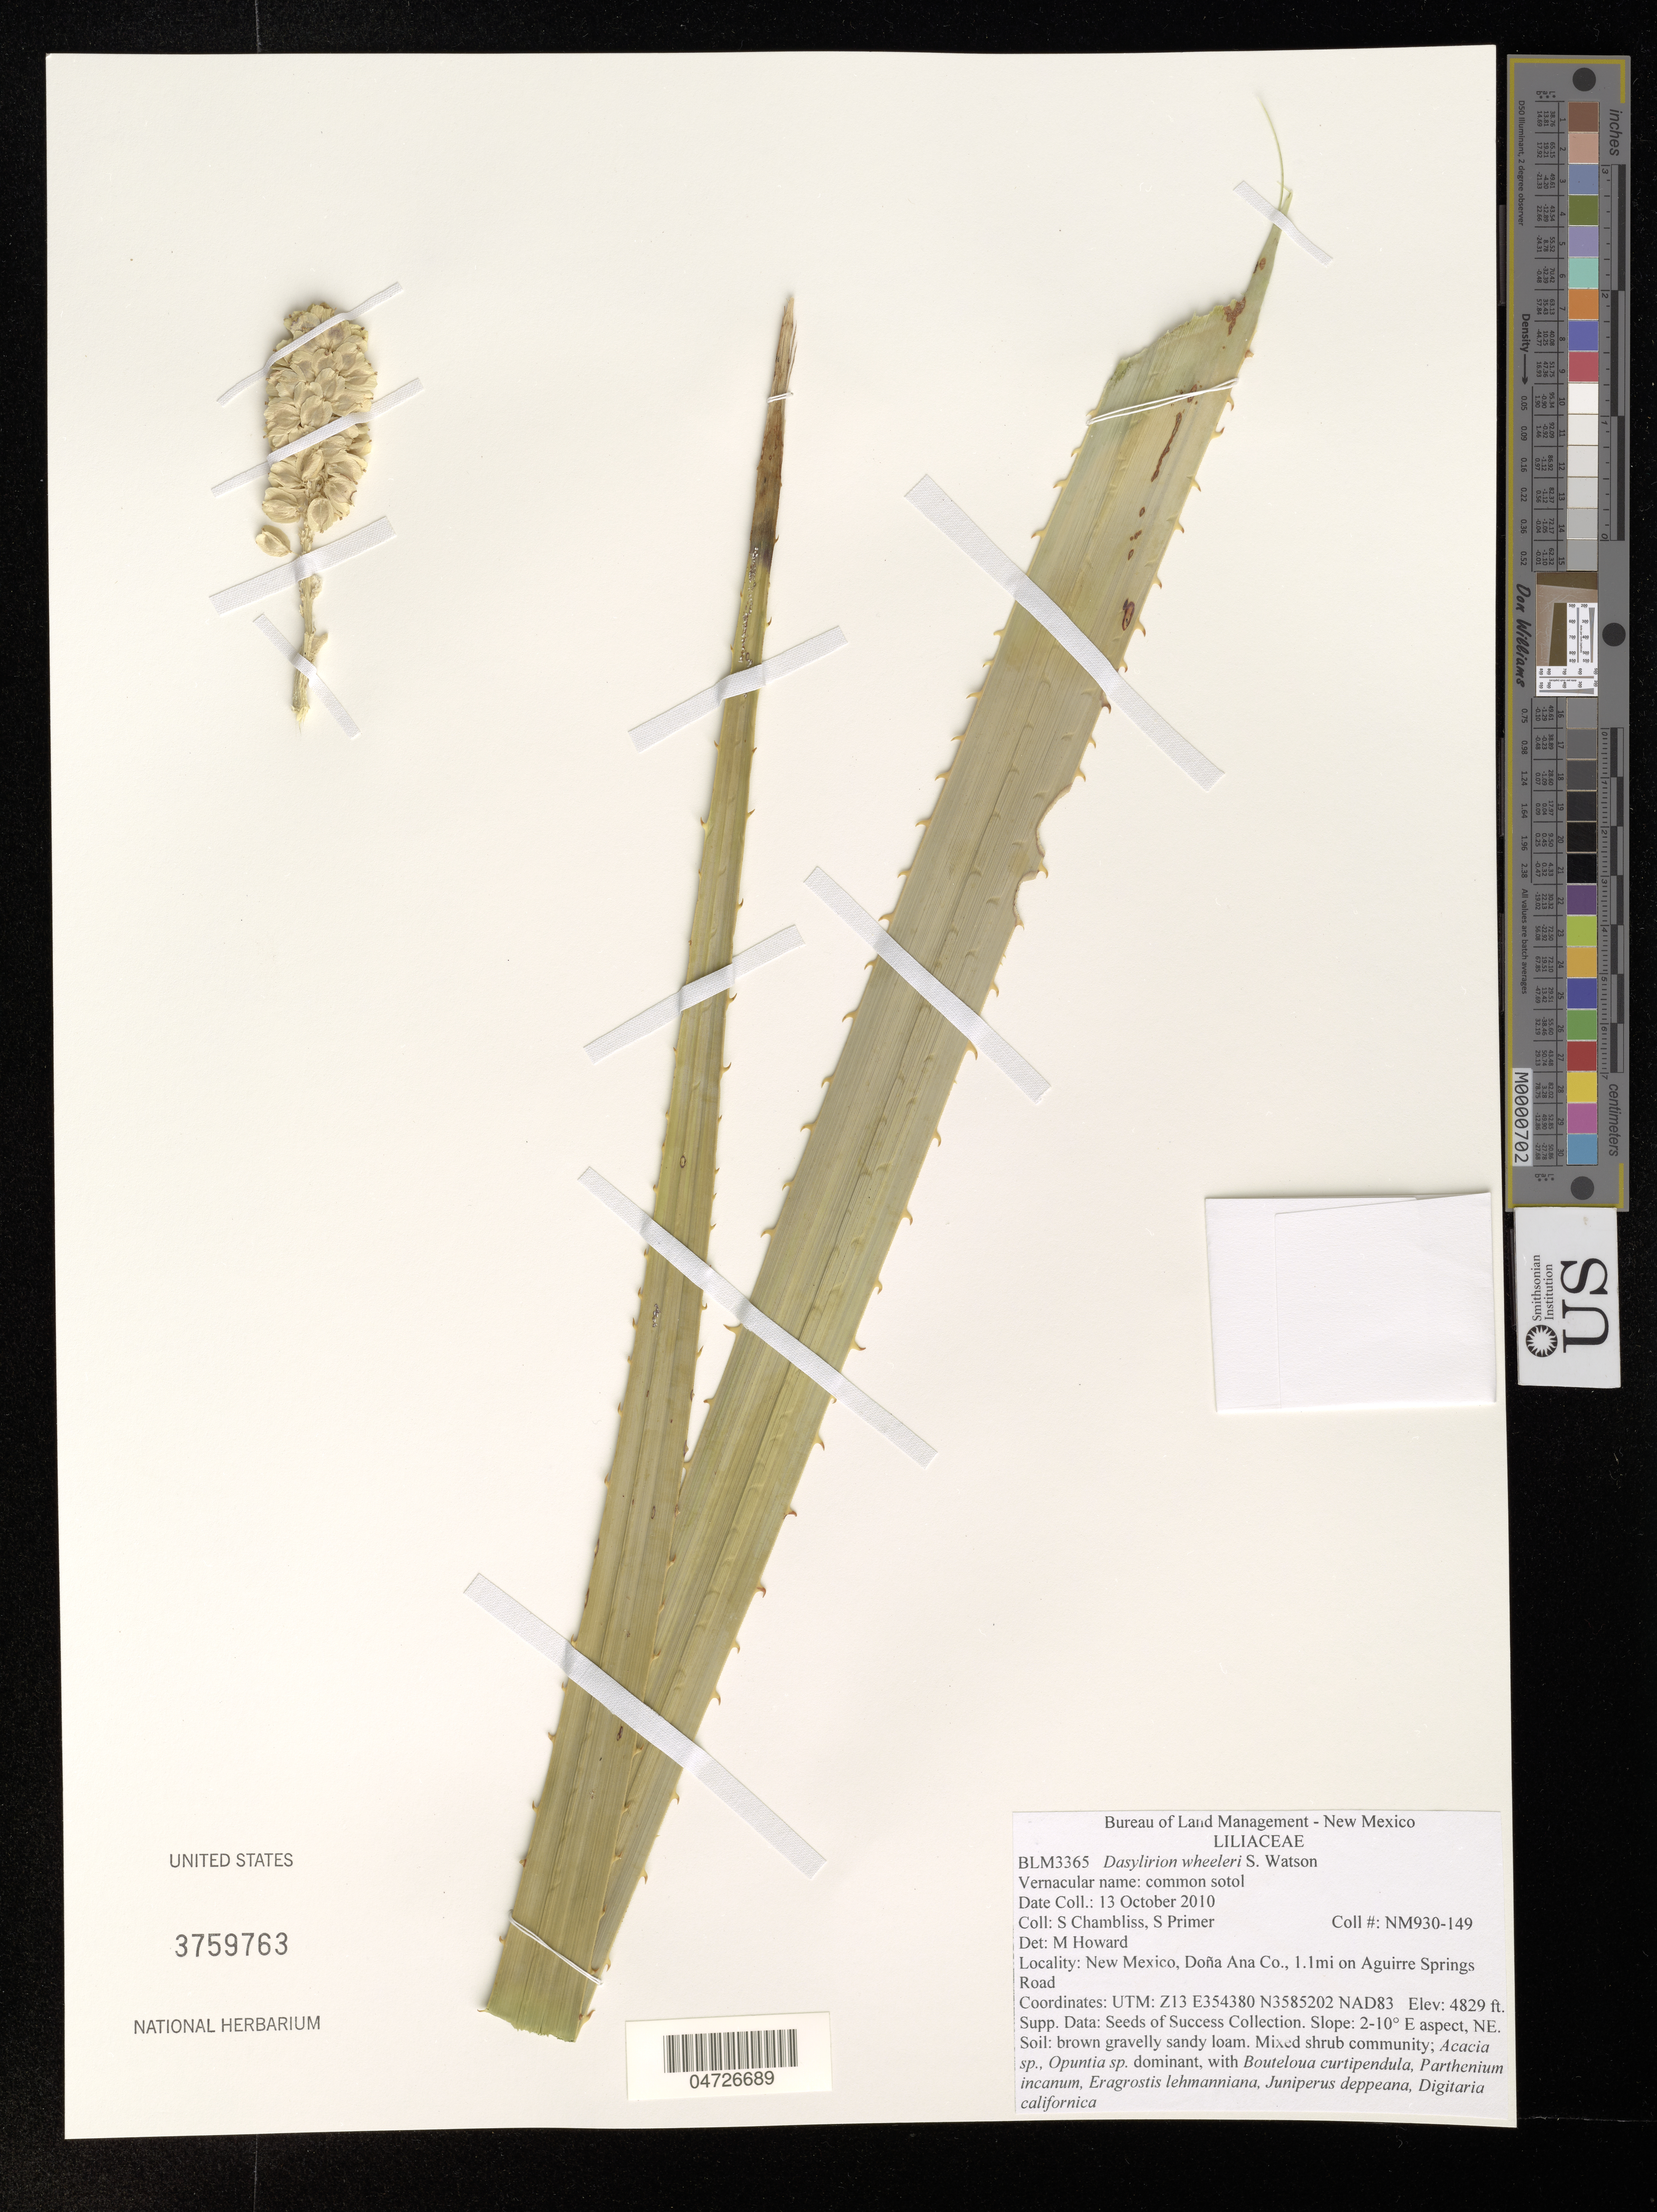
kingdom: Plantae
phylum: Tracheophyta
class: Liliopsida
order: Asparagales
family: Asparagaceae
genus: Dasylirion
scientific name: Dasylirion wheeleri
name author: S. Watson ex Rothr.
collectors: S. Chambliss & S. Primer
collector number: NM930-149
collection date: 2010-10-13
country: United States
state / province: New Mexico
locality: Doña Ana Co., 1.1mi on Aguirre Springs Road.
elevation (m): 1472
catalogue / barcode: US 3759763